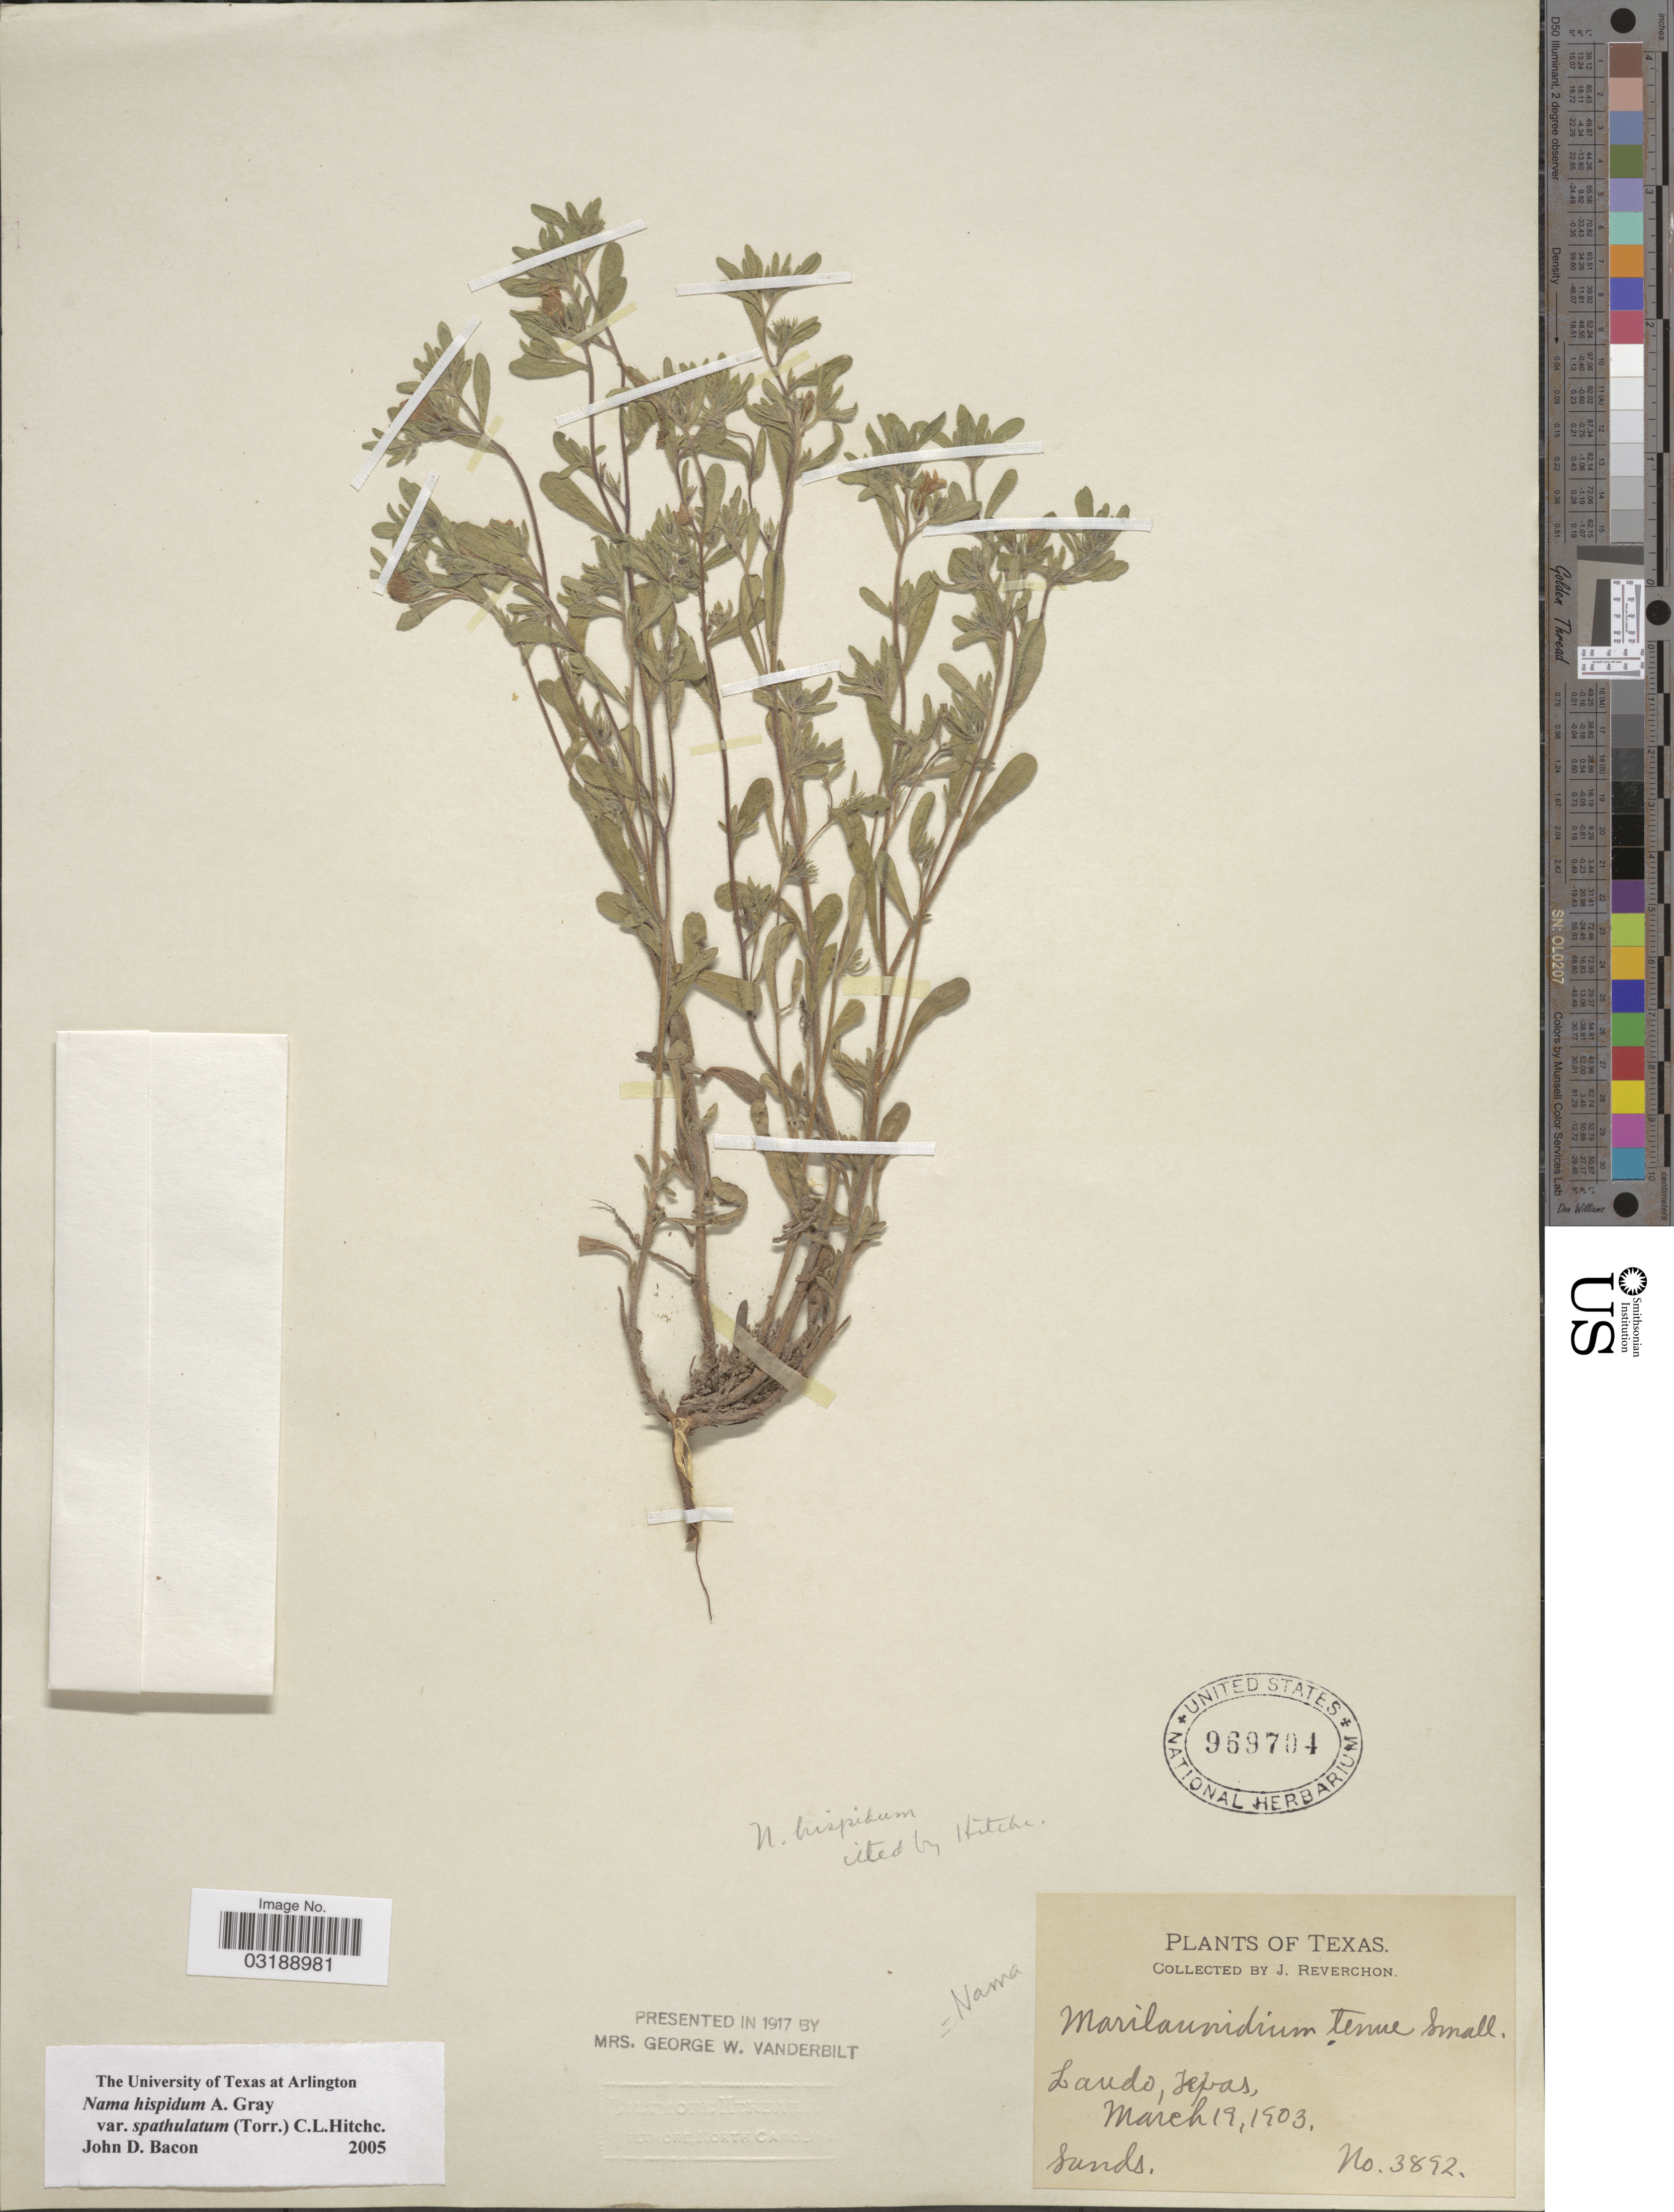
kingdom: Plantae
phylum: Tracheophyta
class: Magnoliopsida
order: Boraginales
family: Namaceae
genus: Nama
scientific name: Nama hispida var. spathulatum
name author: (Torr.) C.L. Hitchc.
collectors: J. Reverchon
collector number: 3892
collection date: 1903-03-19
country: United States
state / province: Texas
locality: Lando.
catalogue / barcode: US 969704